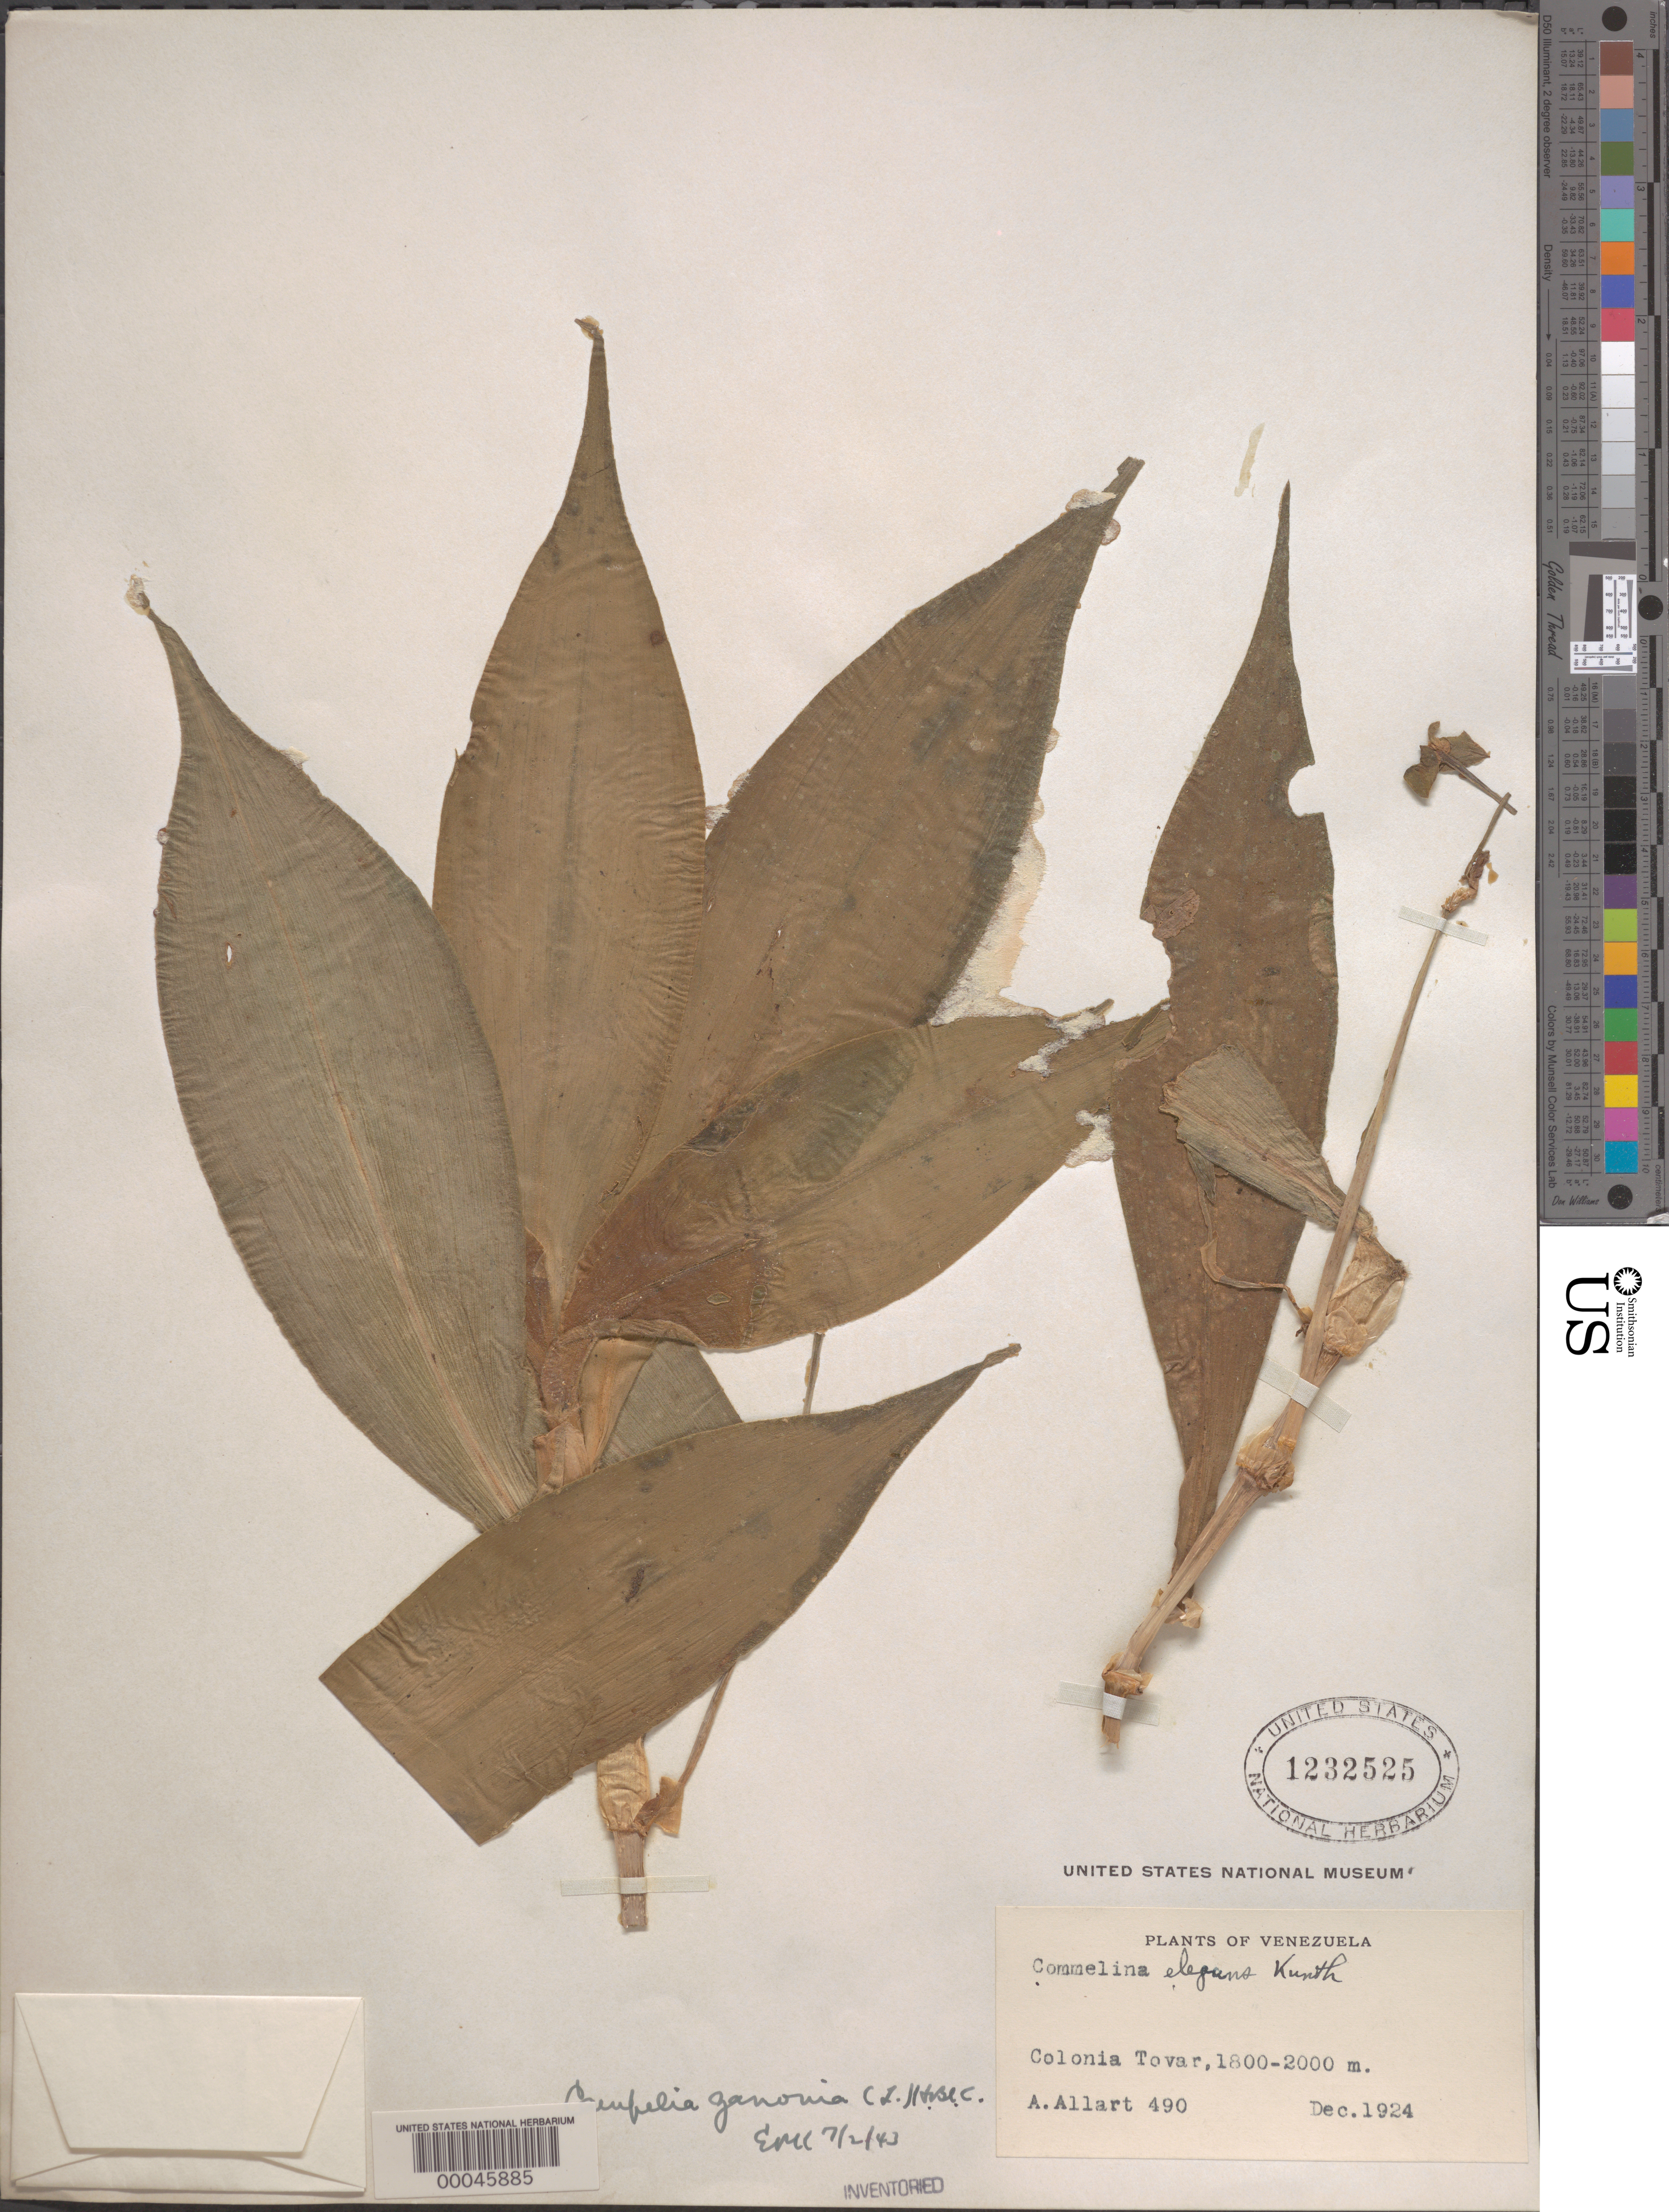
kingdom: Plantae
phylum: Tracheophyta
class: Liliopsida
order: Commelinales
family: Commelinaceae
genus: Tradescantia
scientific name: Tradescantia zanonia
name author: (L.) Sw.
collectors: A. Allart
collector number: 490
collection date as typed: Dec 1924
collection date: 1924-12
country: Venezuela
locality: Colonia Tovar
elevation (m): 1800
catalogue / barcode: US 1232525